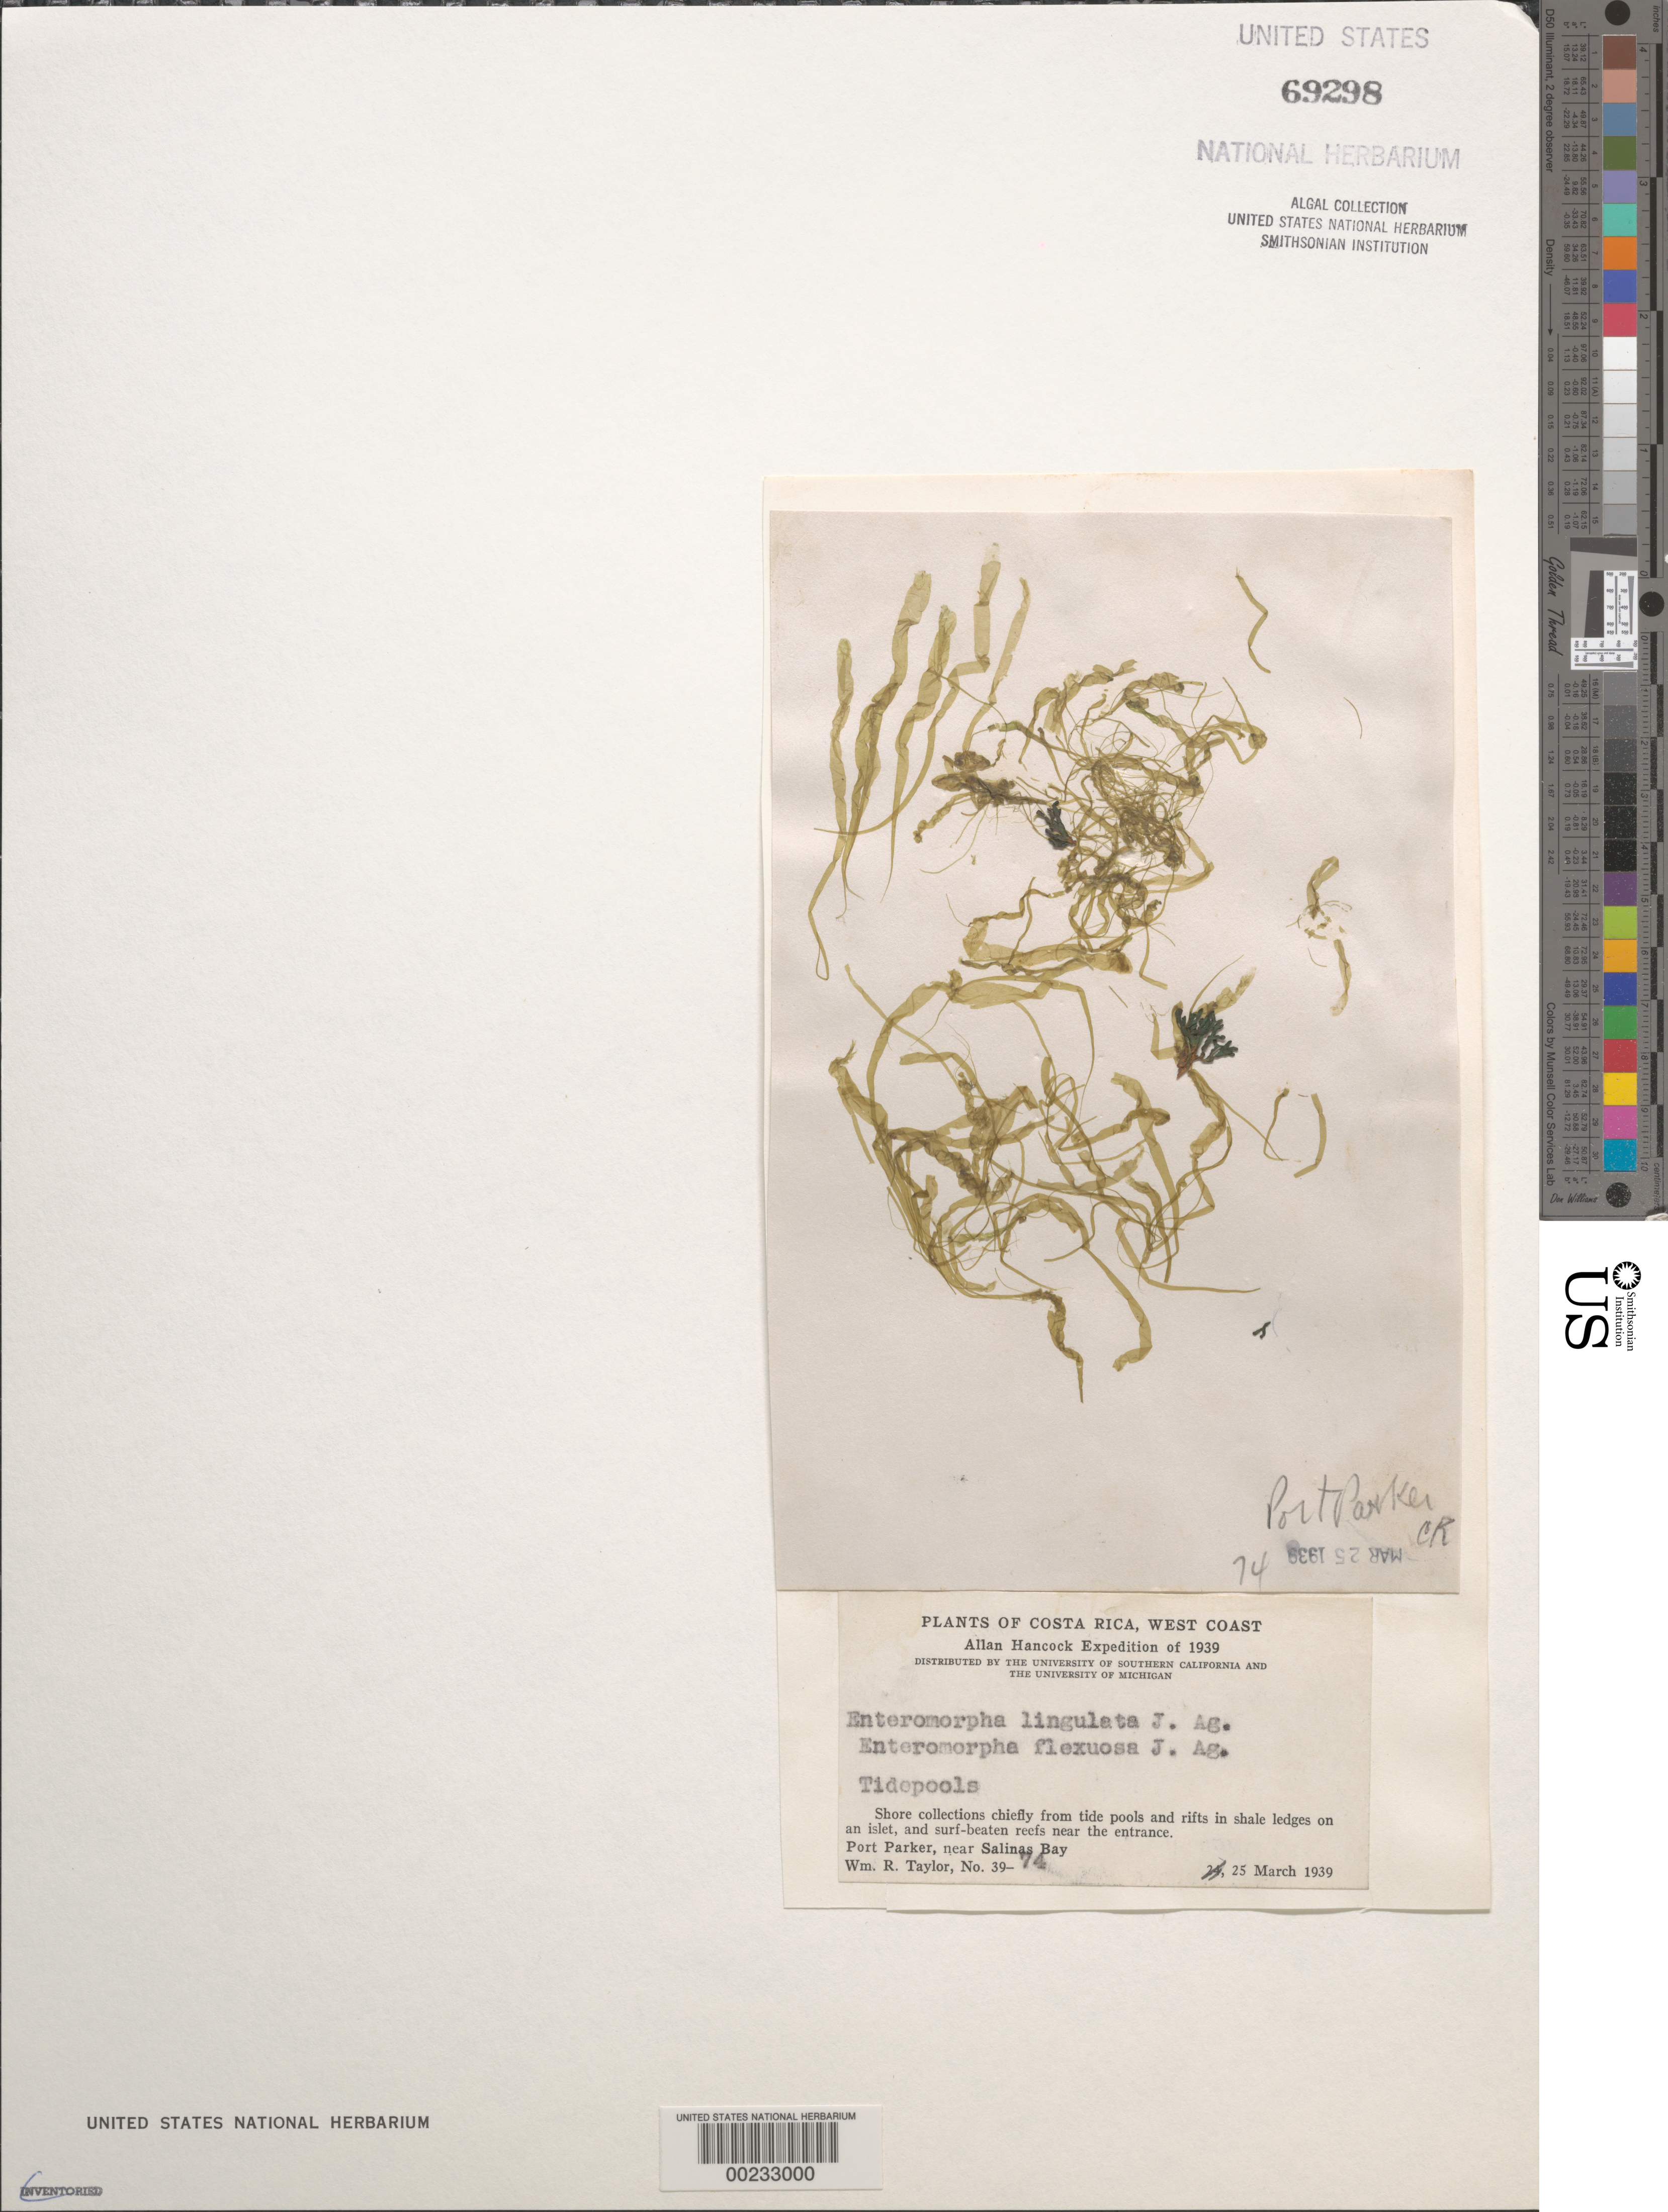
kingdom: Plantae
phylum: Chlorophyta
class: Ulvophyceae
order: Ulvales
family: Ulvaceae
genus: Ulva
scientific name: Ulva flexuosa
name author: Wulfen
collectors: W. R. Taylor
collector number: WRT 39-74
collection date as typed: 25 Mar 1939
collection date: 1939-03-25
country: Costa Rica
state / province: Guanacaste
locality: Port Parker, near Bahia Salinas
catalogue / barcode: US 69298